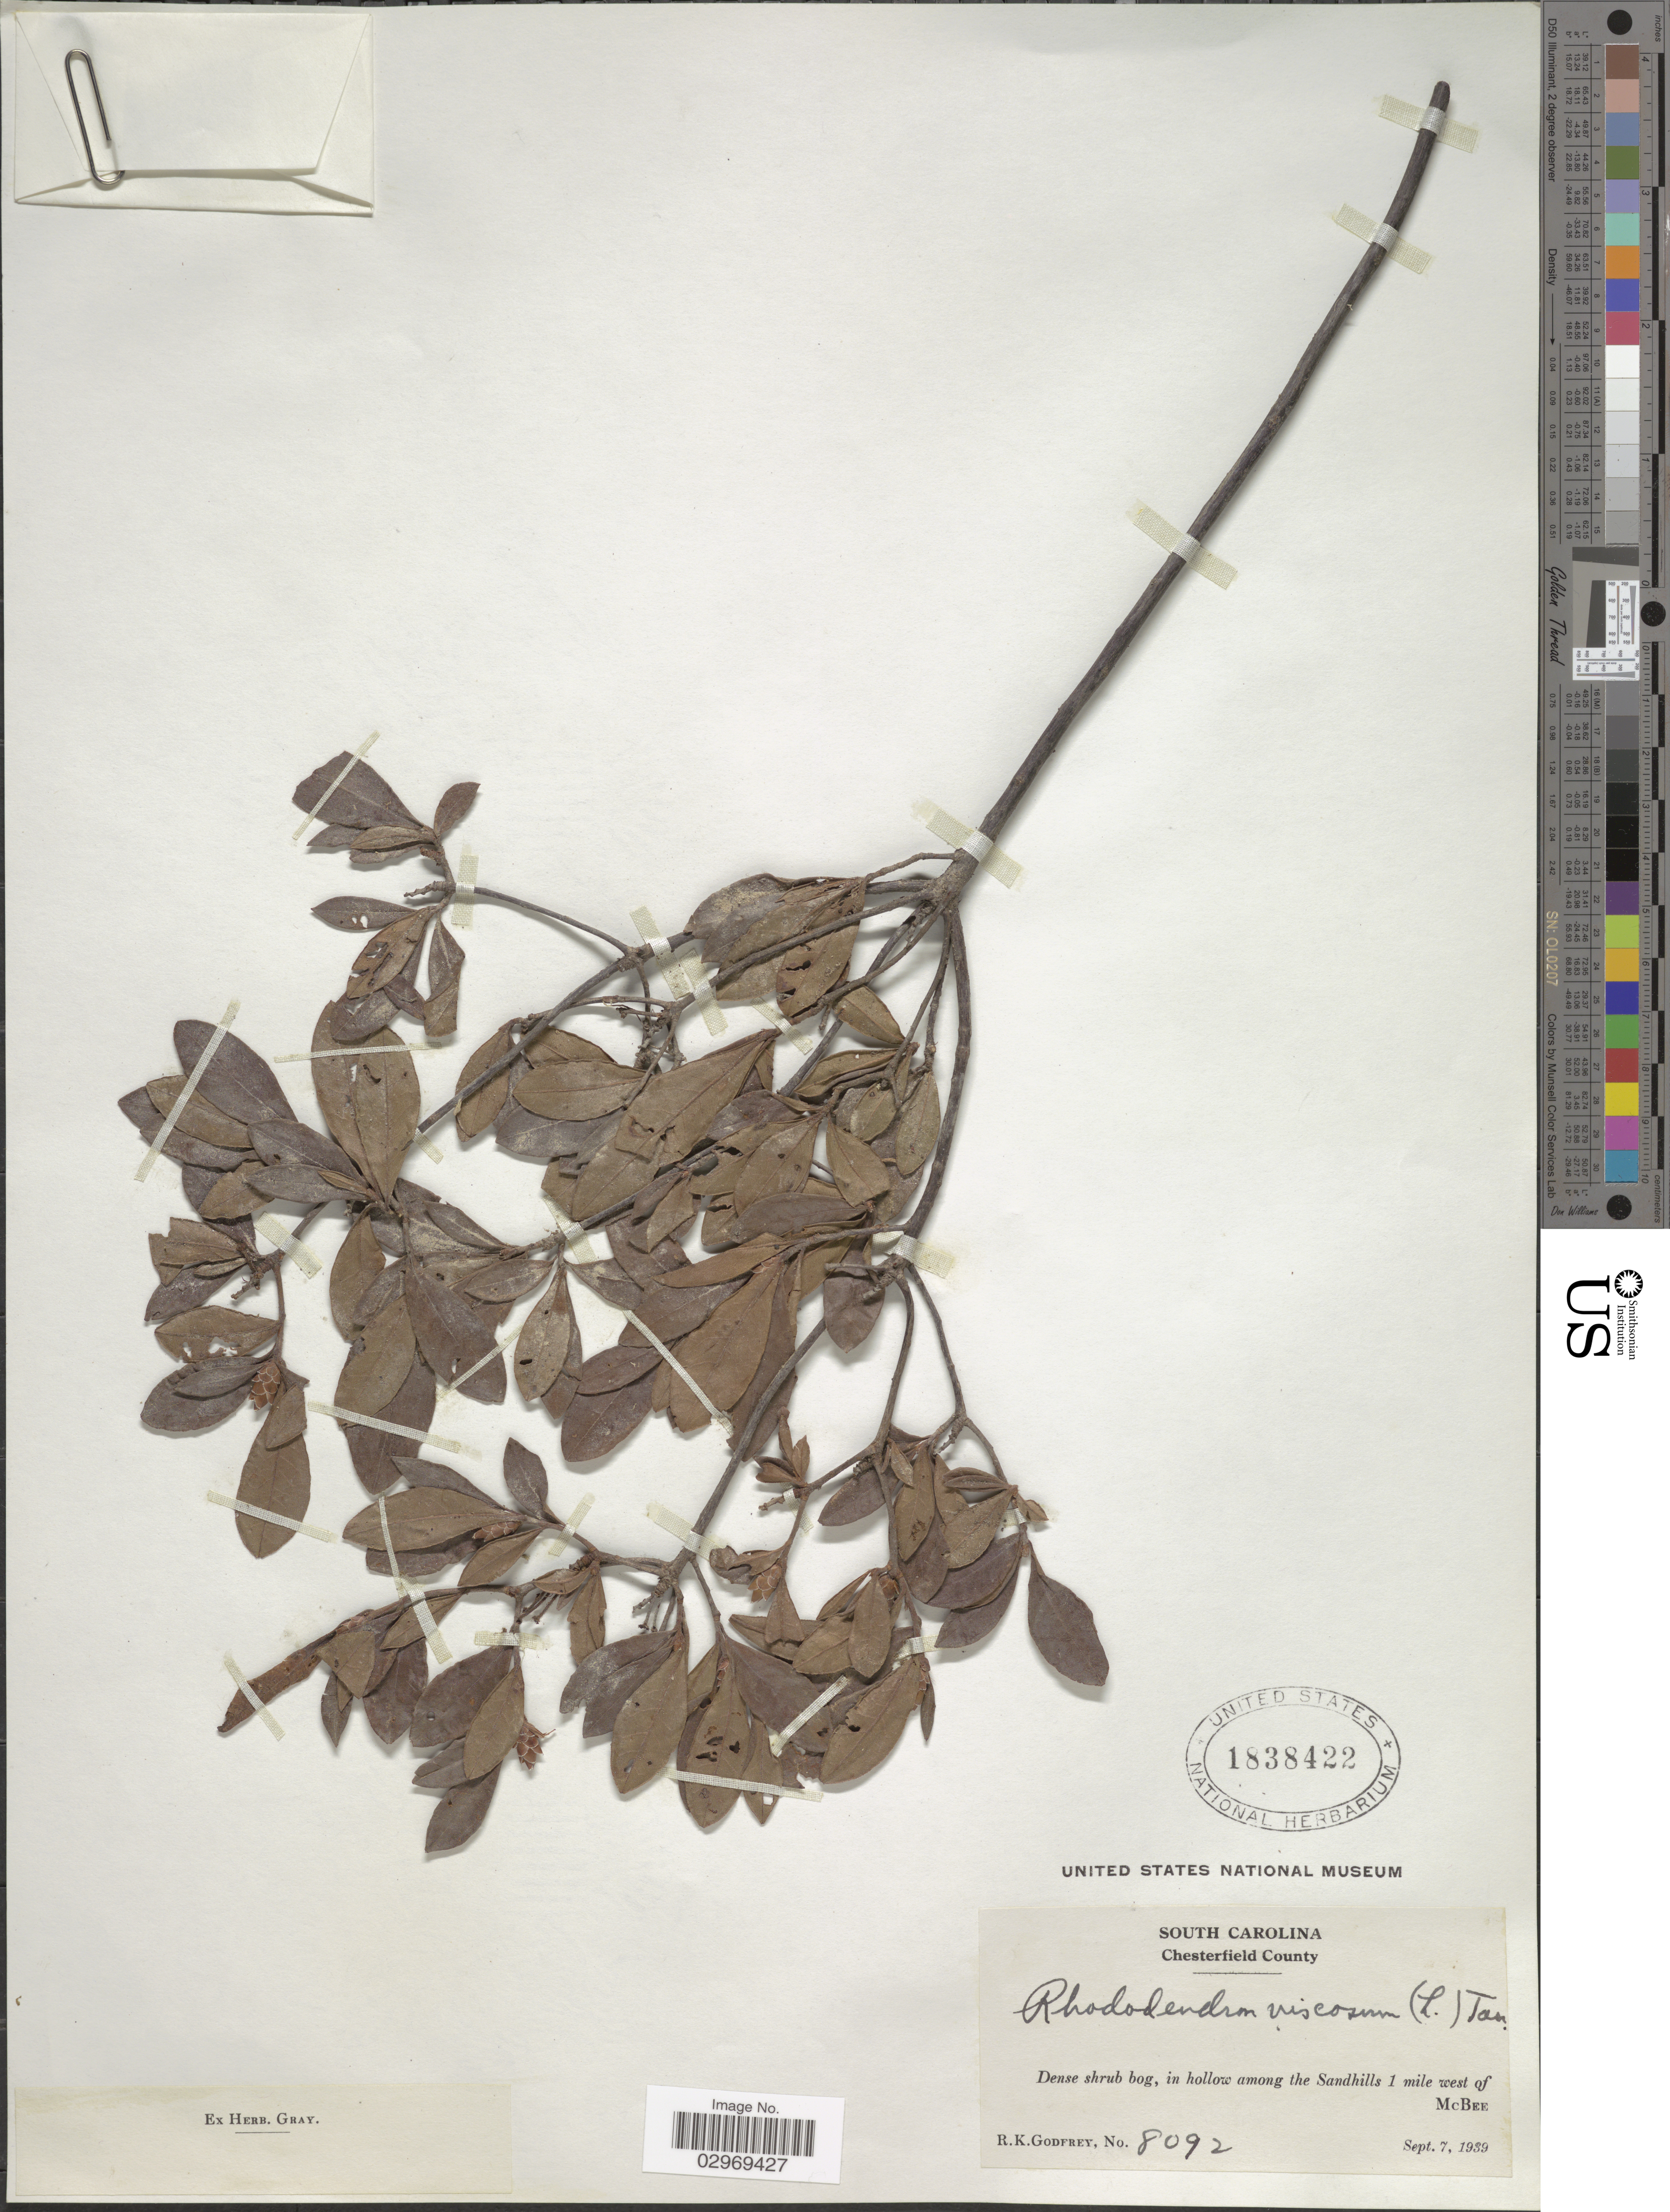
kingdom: Plantae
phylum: Tracheophyta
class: Magnoliopsida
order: Ericales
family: Ericaceae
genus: Rhododendron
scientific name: Rhododendron viscosum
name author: (L.) Torr.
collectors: R. K. Godfrey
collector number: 8092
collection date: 1939-09-07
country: United States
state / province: South Carolina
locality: Chesterfield County, Dense shrub bog, in hollow among the Sandhills 1 mile west of McBee.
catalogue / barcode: US 1838422